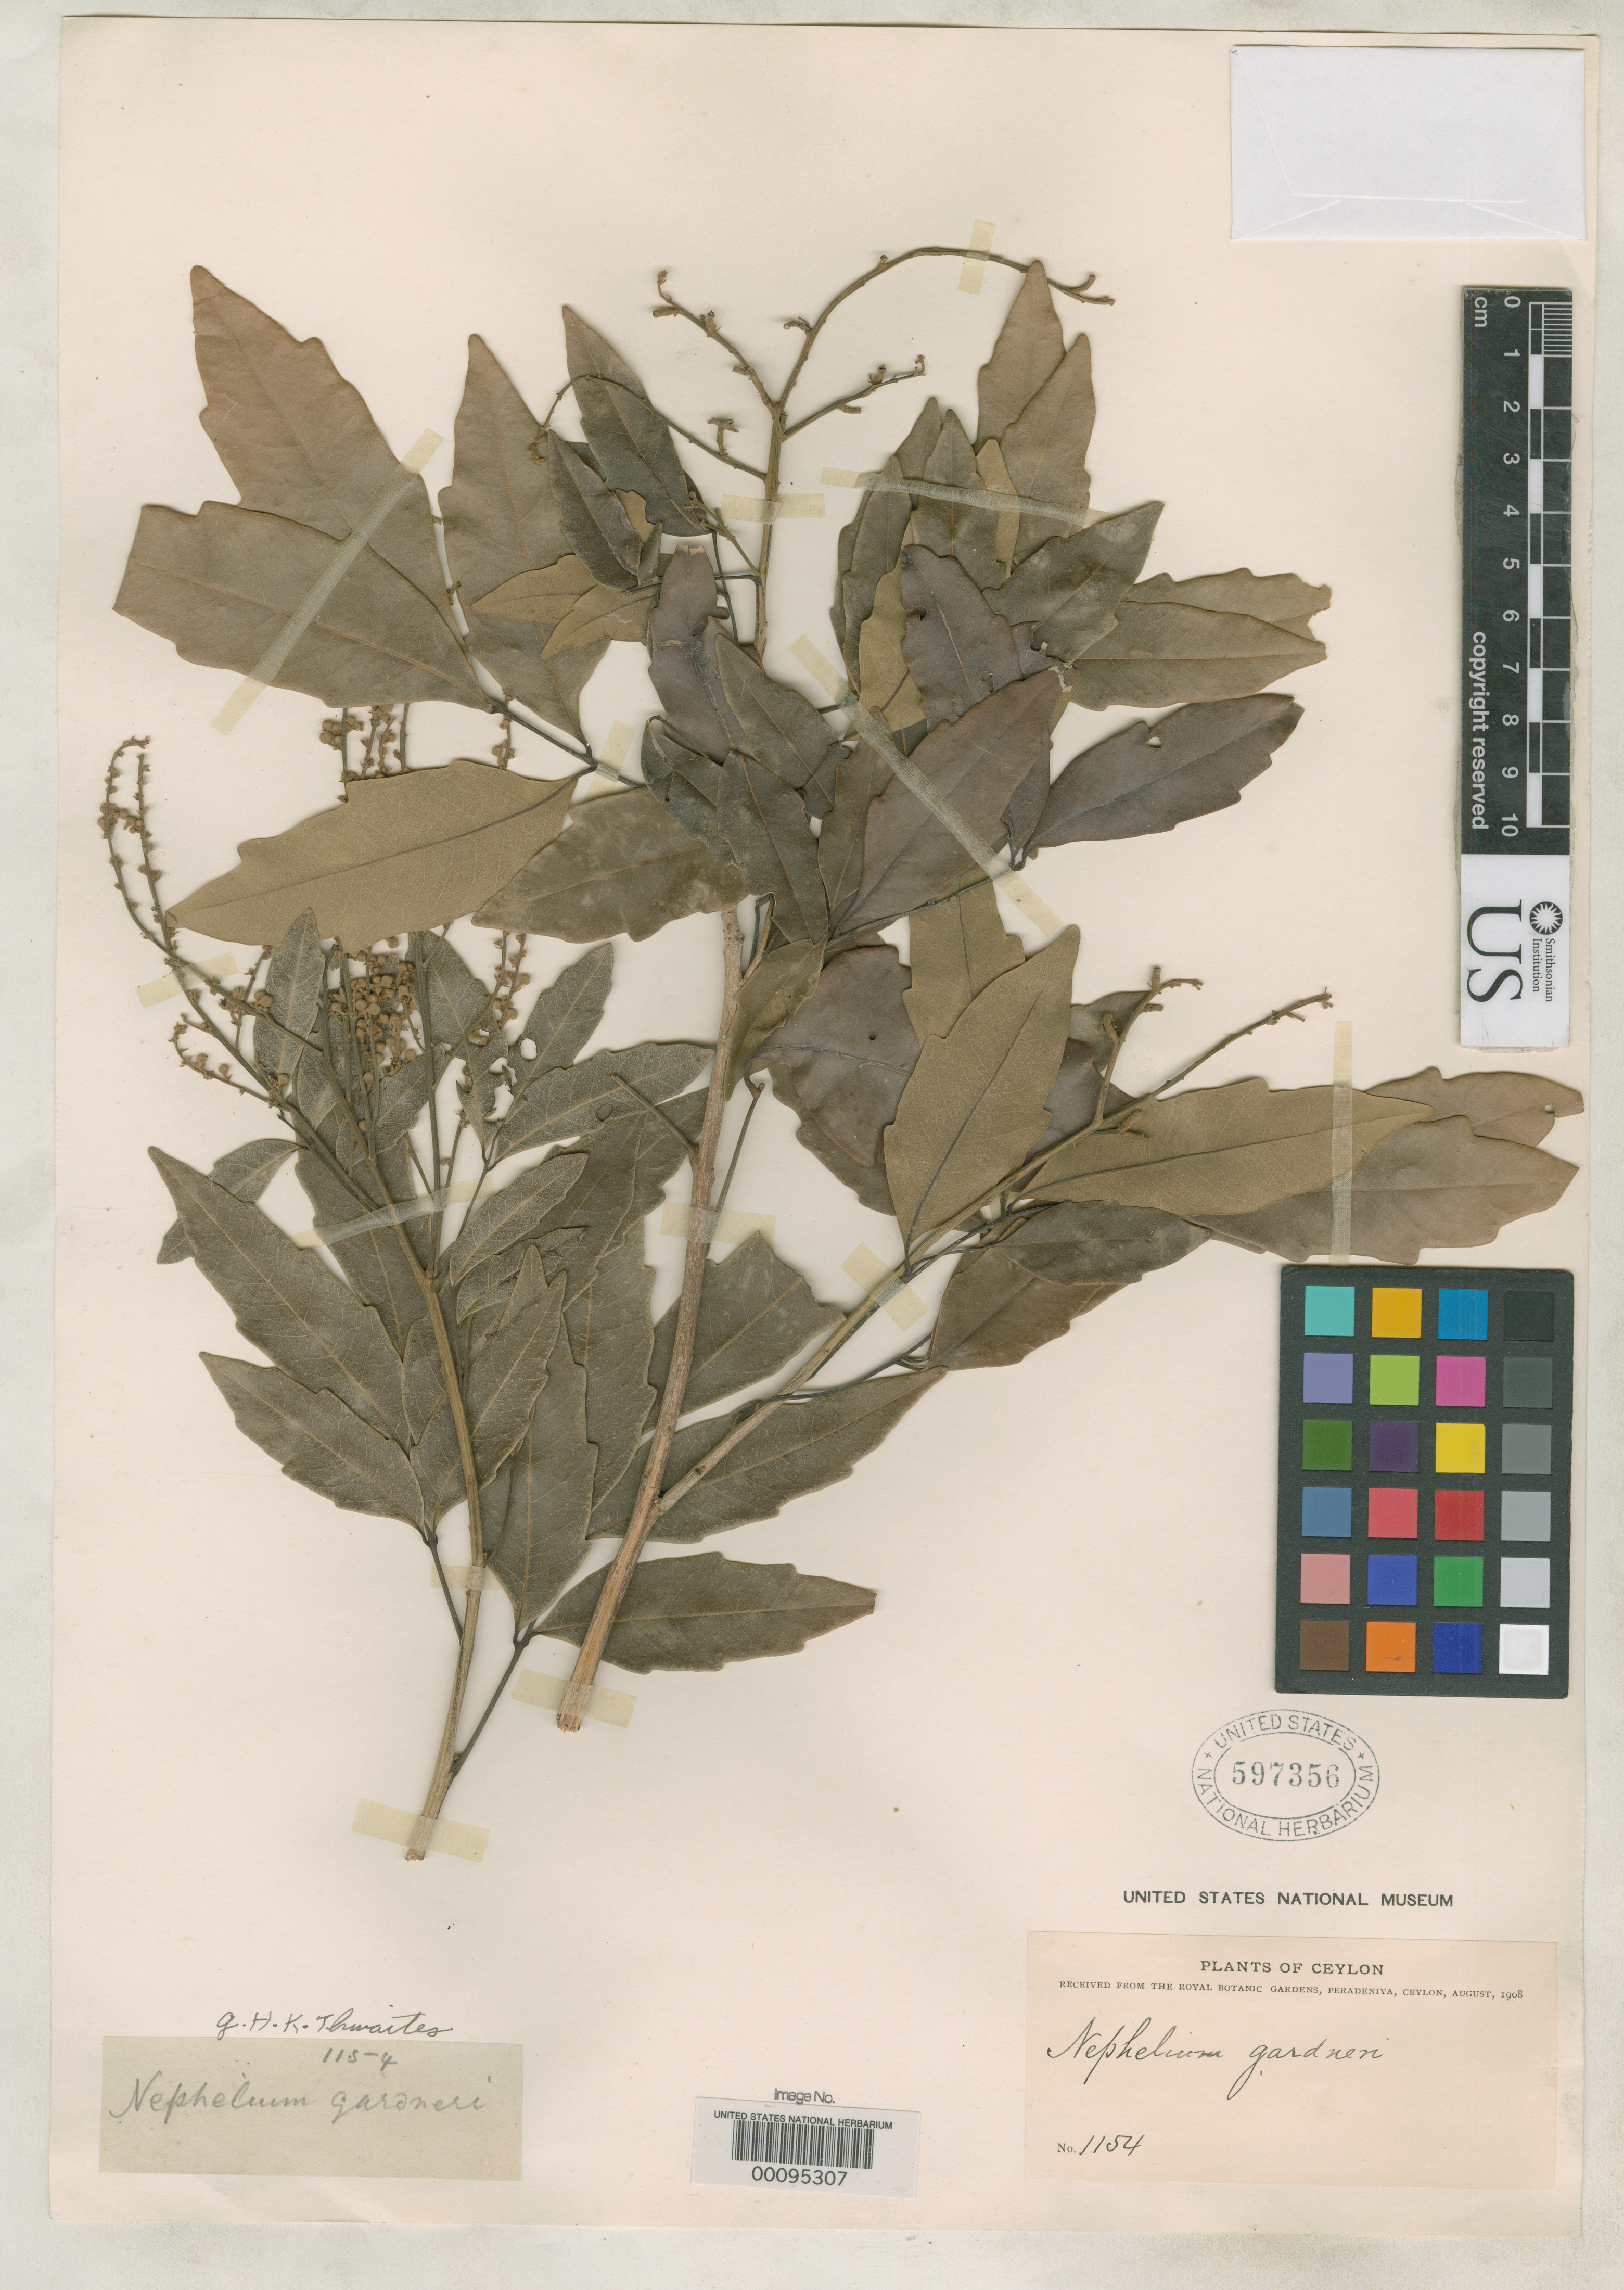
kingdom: Plantae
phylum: Tracheophyta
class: Magnoliopsida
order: Sapindales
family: Sapindaceae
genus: Nephelium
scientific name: Nephelium gardneri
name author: Thwaites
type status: Isotype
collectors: G. H. K. Thwaites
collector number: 1154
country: Sri Lanka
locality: "Ceylon"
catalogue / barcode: US 597356